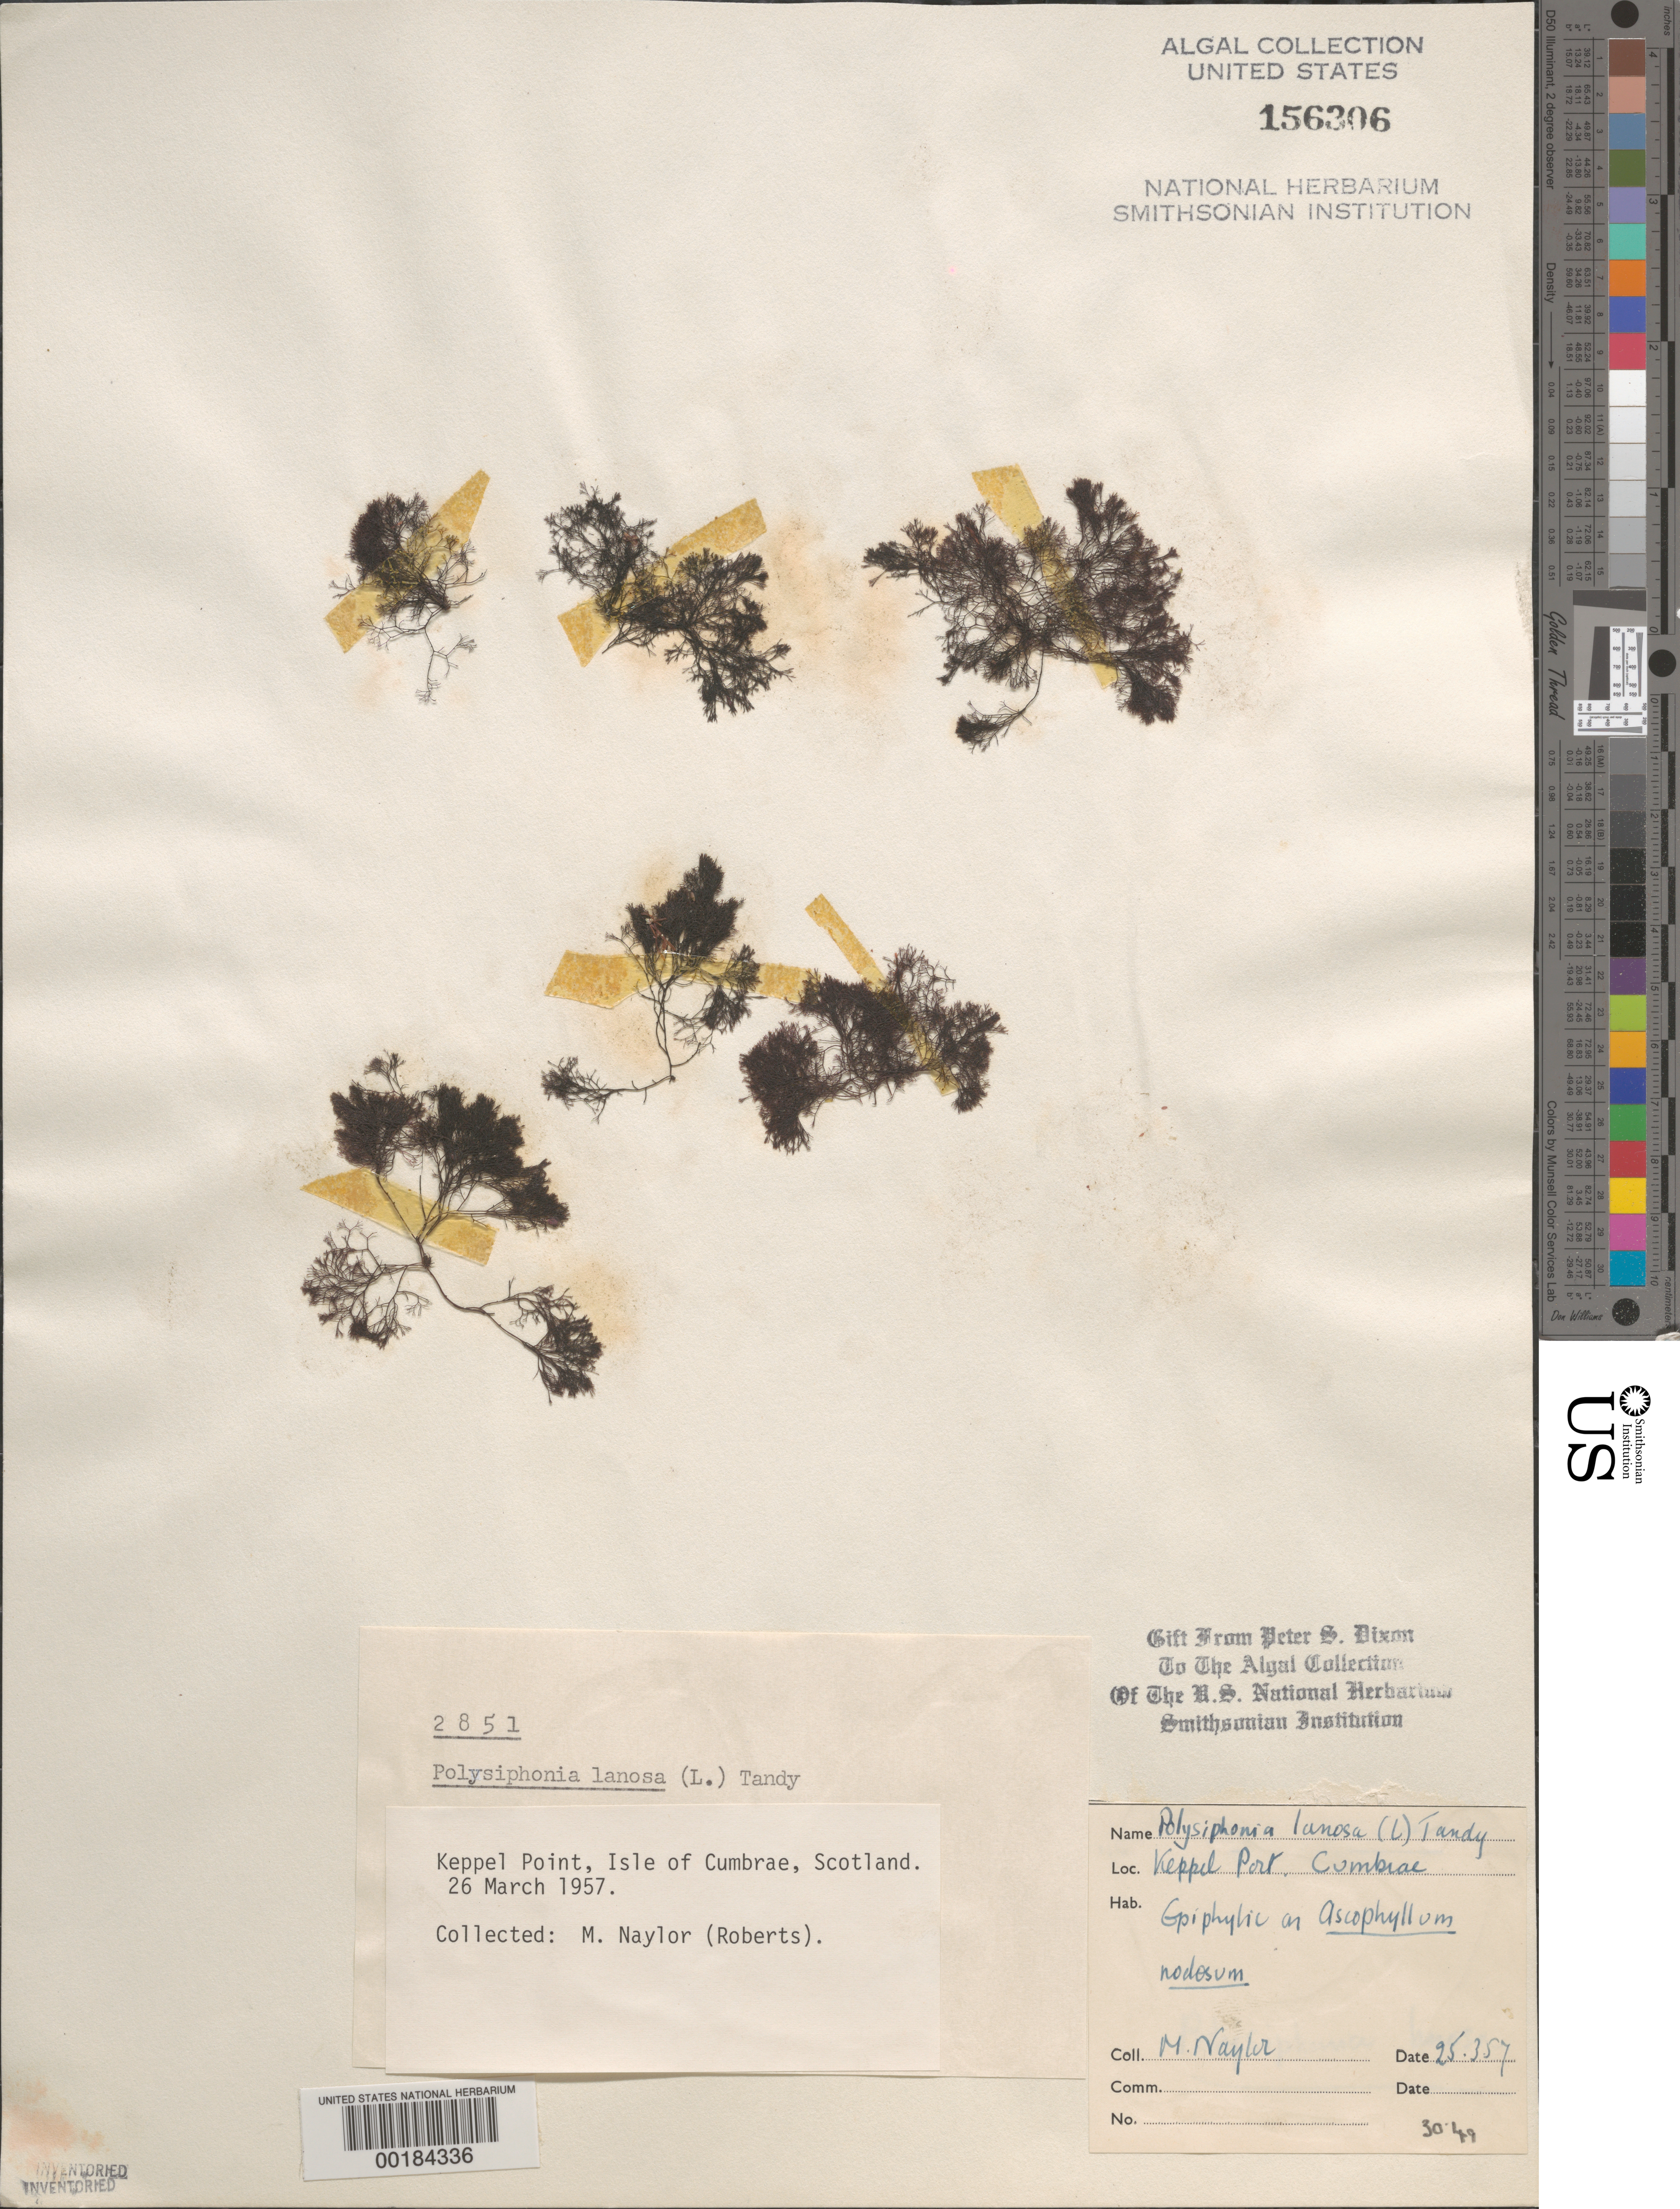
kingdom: Plantae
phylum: Rhodophyta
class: Florideophyceae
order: Ceramiales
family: Rhodomelaceae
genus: Vertebrata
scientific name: Vertebrata lanosa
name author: (L.) T.A. Chr.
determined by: Algae name updating Project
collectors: M. Roberts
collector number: PSD 2851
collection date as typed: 25 Mar 1957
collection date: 1957-03-25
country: United Kingdom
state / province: Scotland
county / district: North Ayrshire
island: Great Cumbrae Island (Isle of Cumbrae)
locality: Keppel Point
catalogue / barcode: US 156306